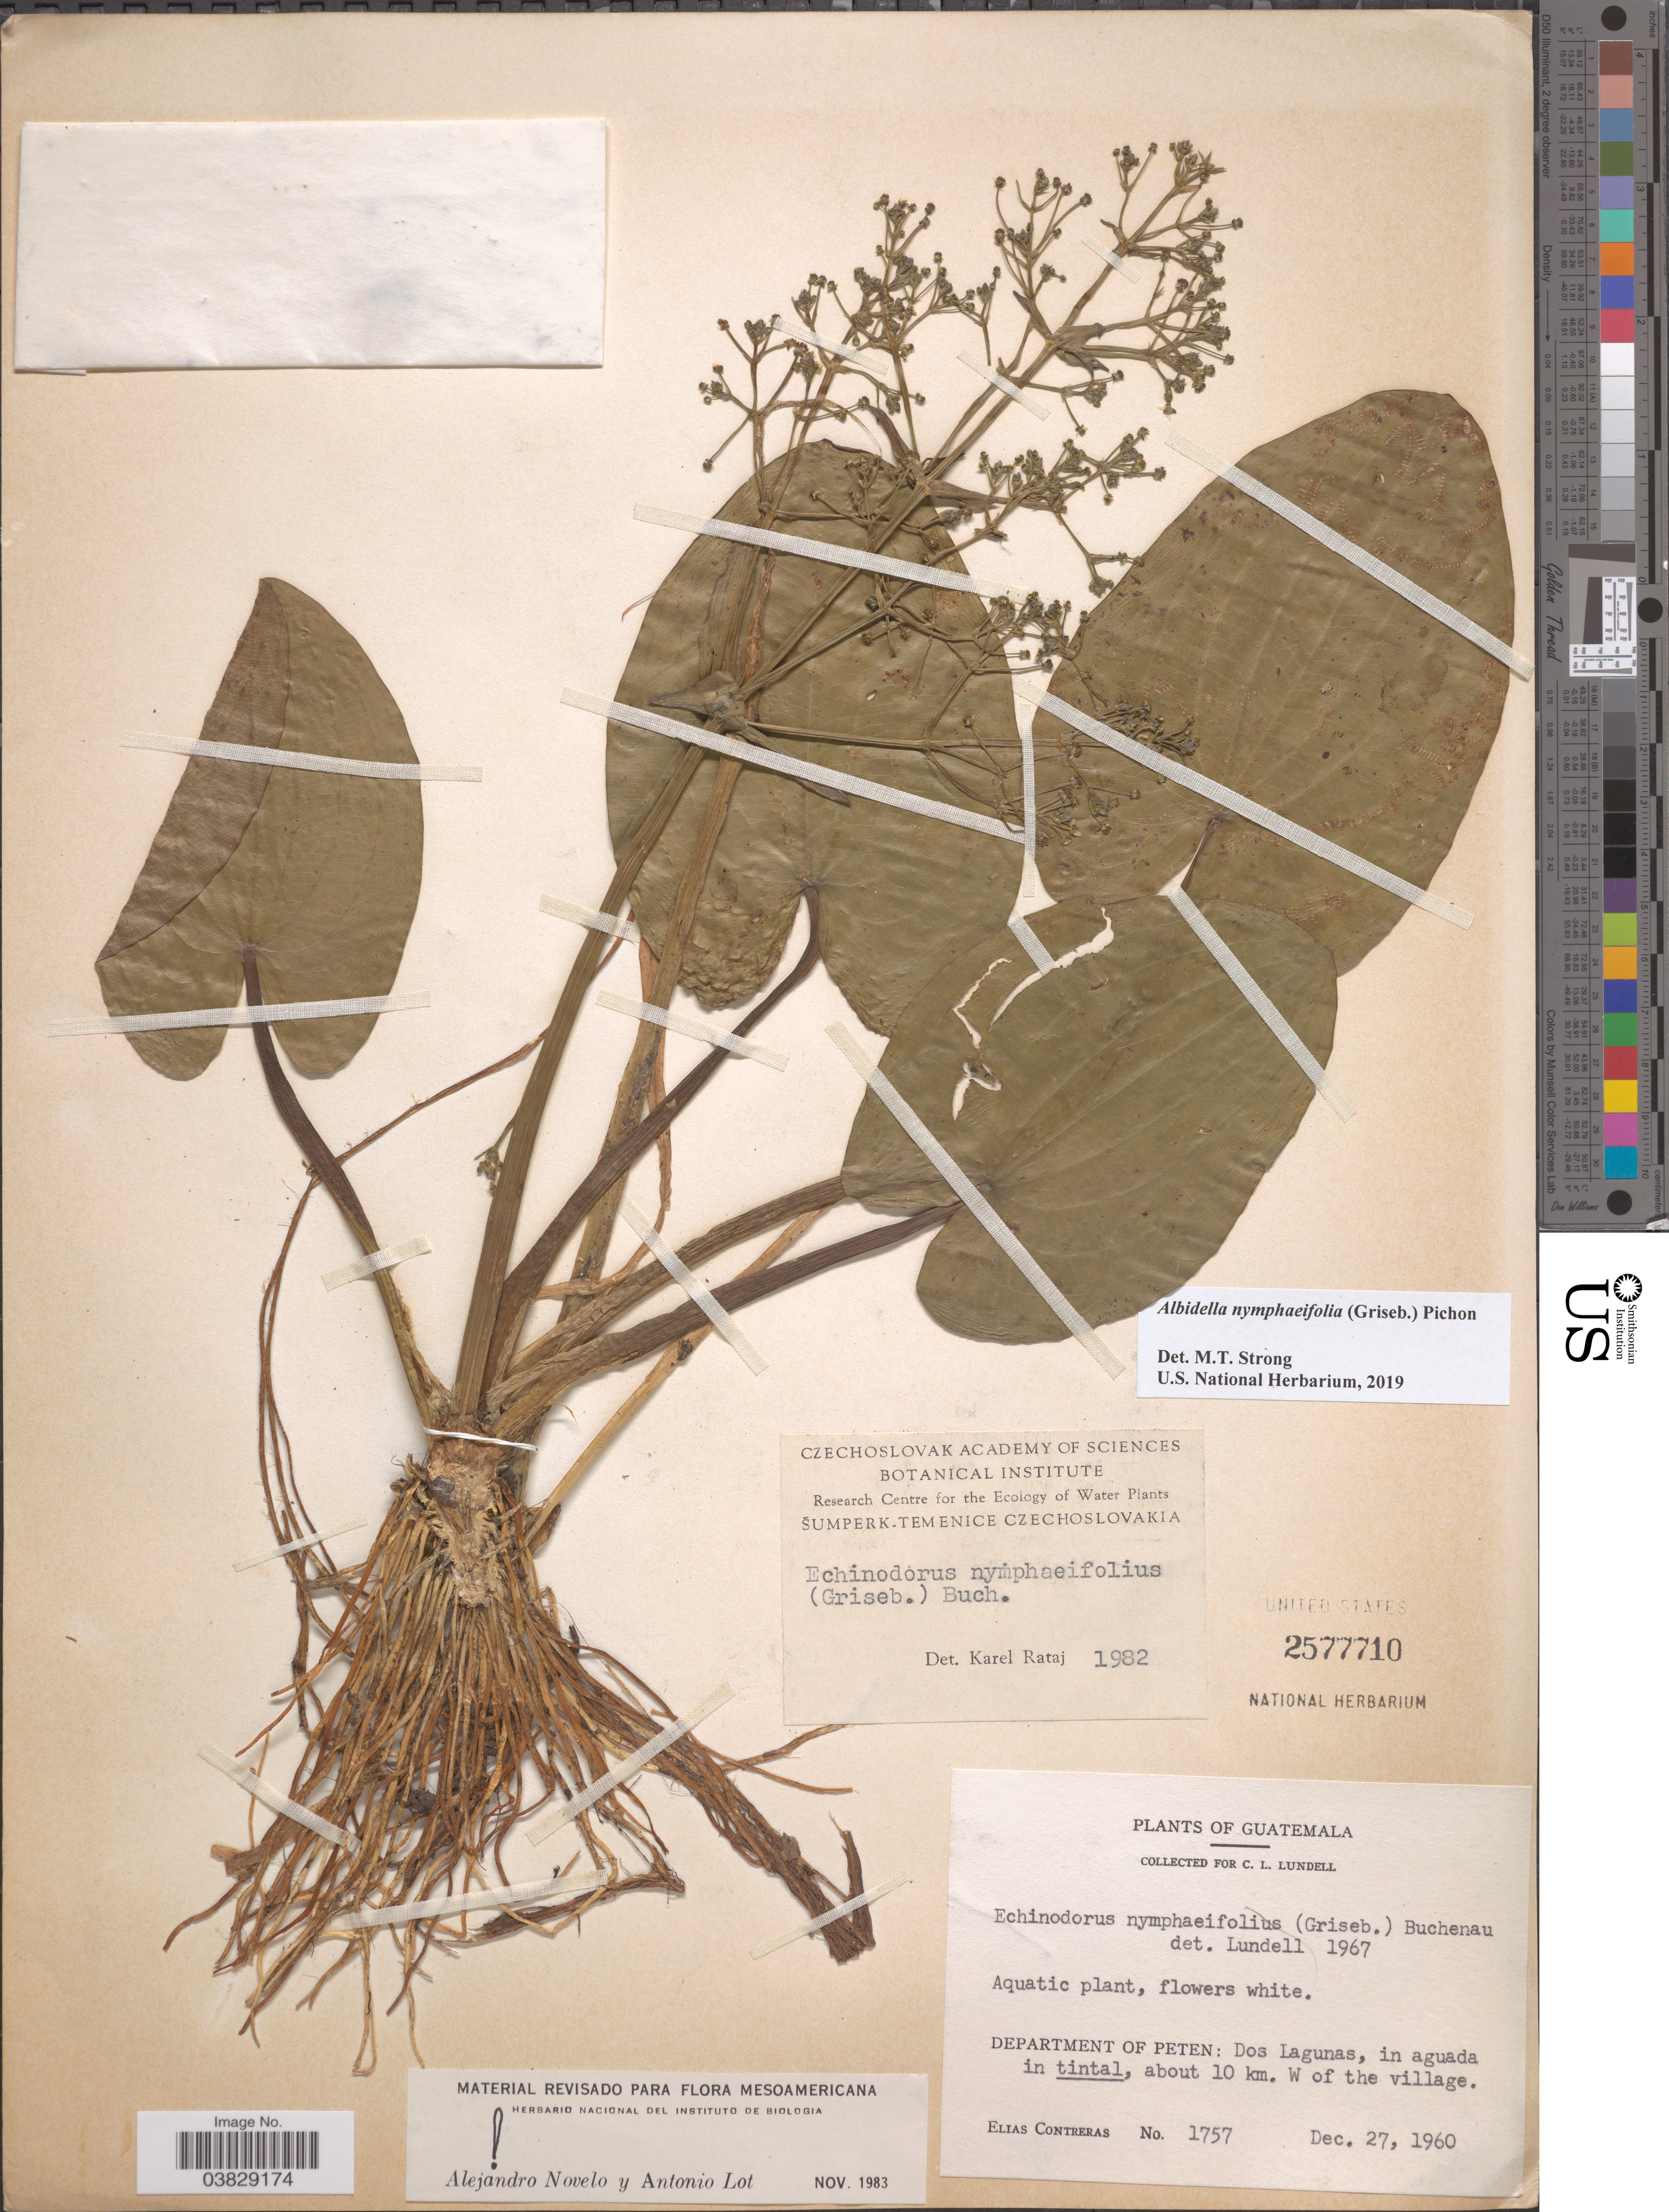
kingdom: Plantae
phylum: Tracheophyta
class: Liliopsida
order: Alismatales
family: Alismataceae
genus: Albidella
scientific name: Albidella nymphaeifolia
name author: (Griseb.) Pichon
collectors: E. Contreras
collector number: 1757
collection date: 1960-12-27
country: Guatemala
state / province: El Peten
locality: Department of Peten: Dos Lagunas, in aguada in tintal, about 10 km. W of the village.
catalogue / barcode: US 2477710